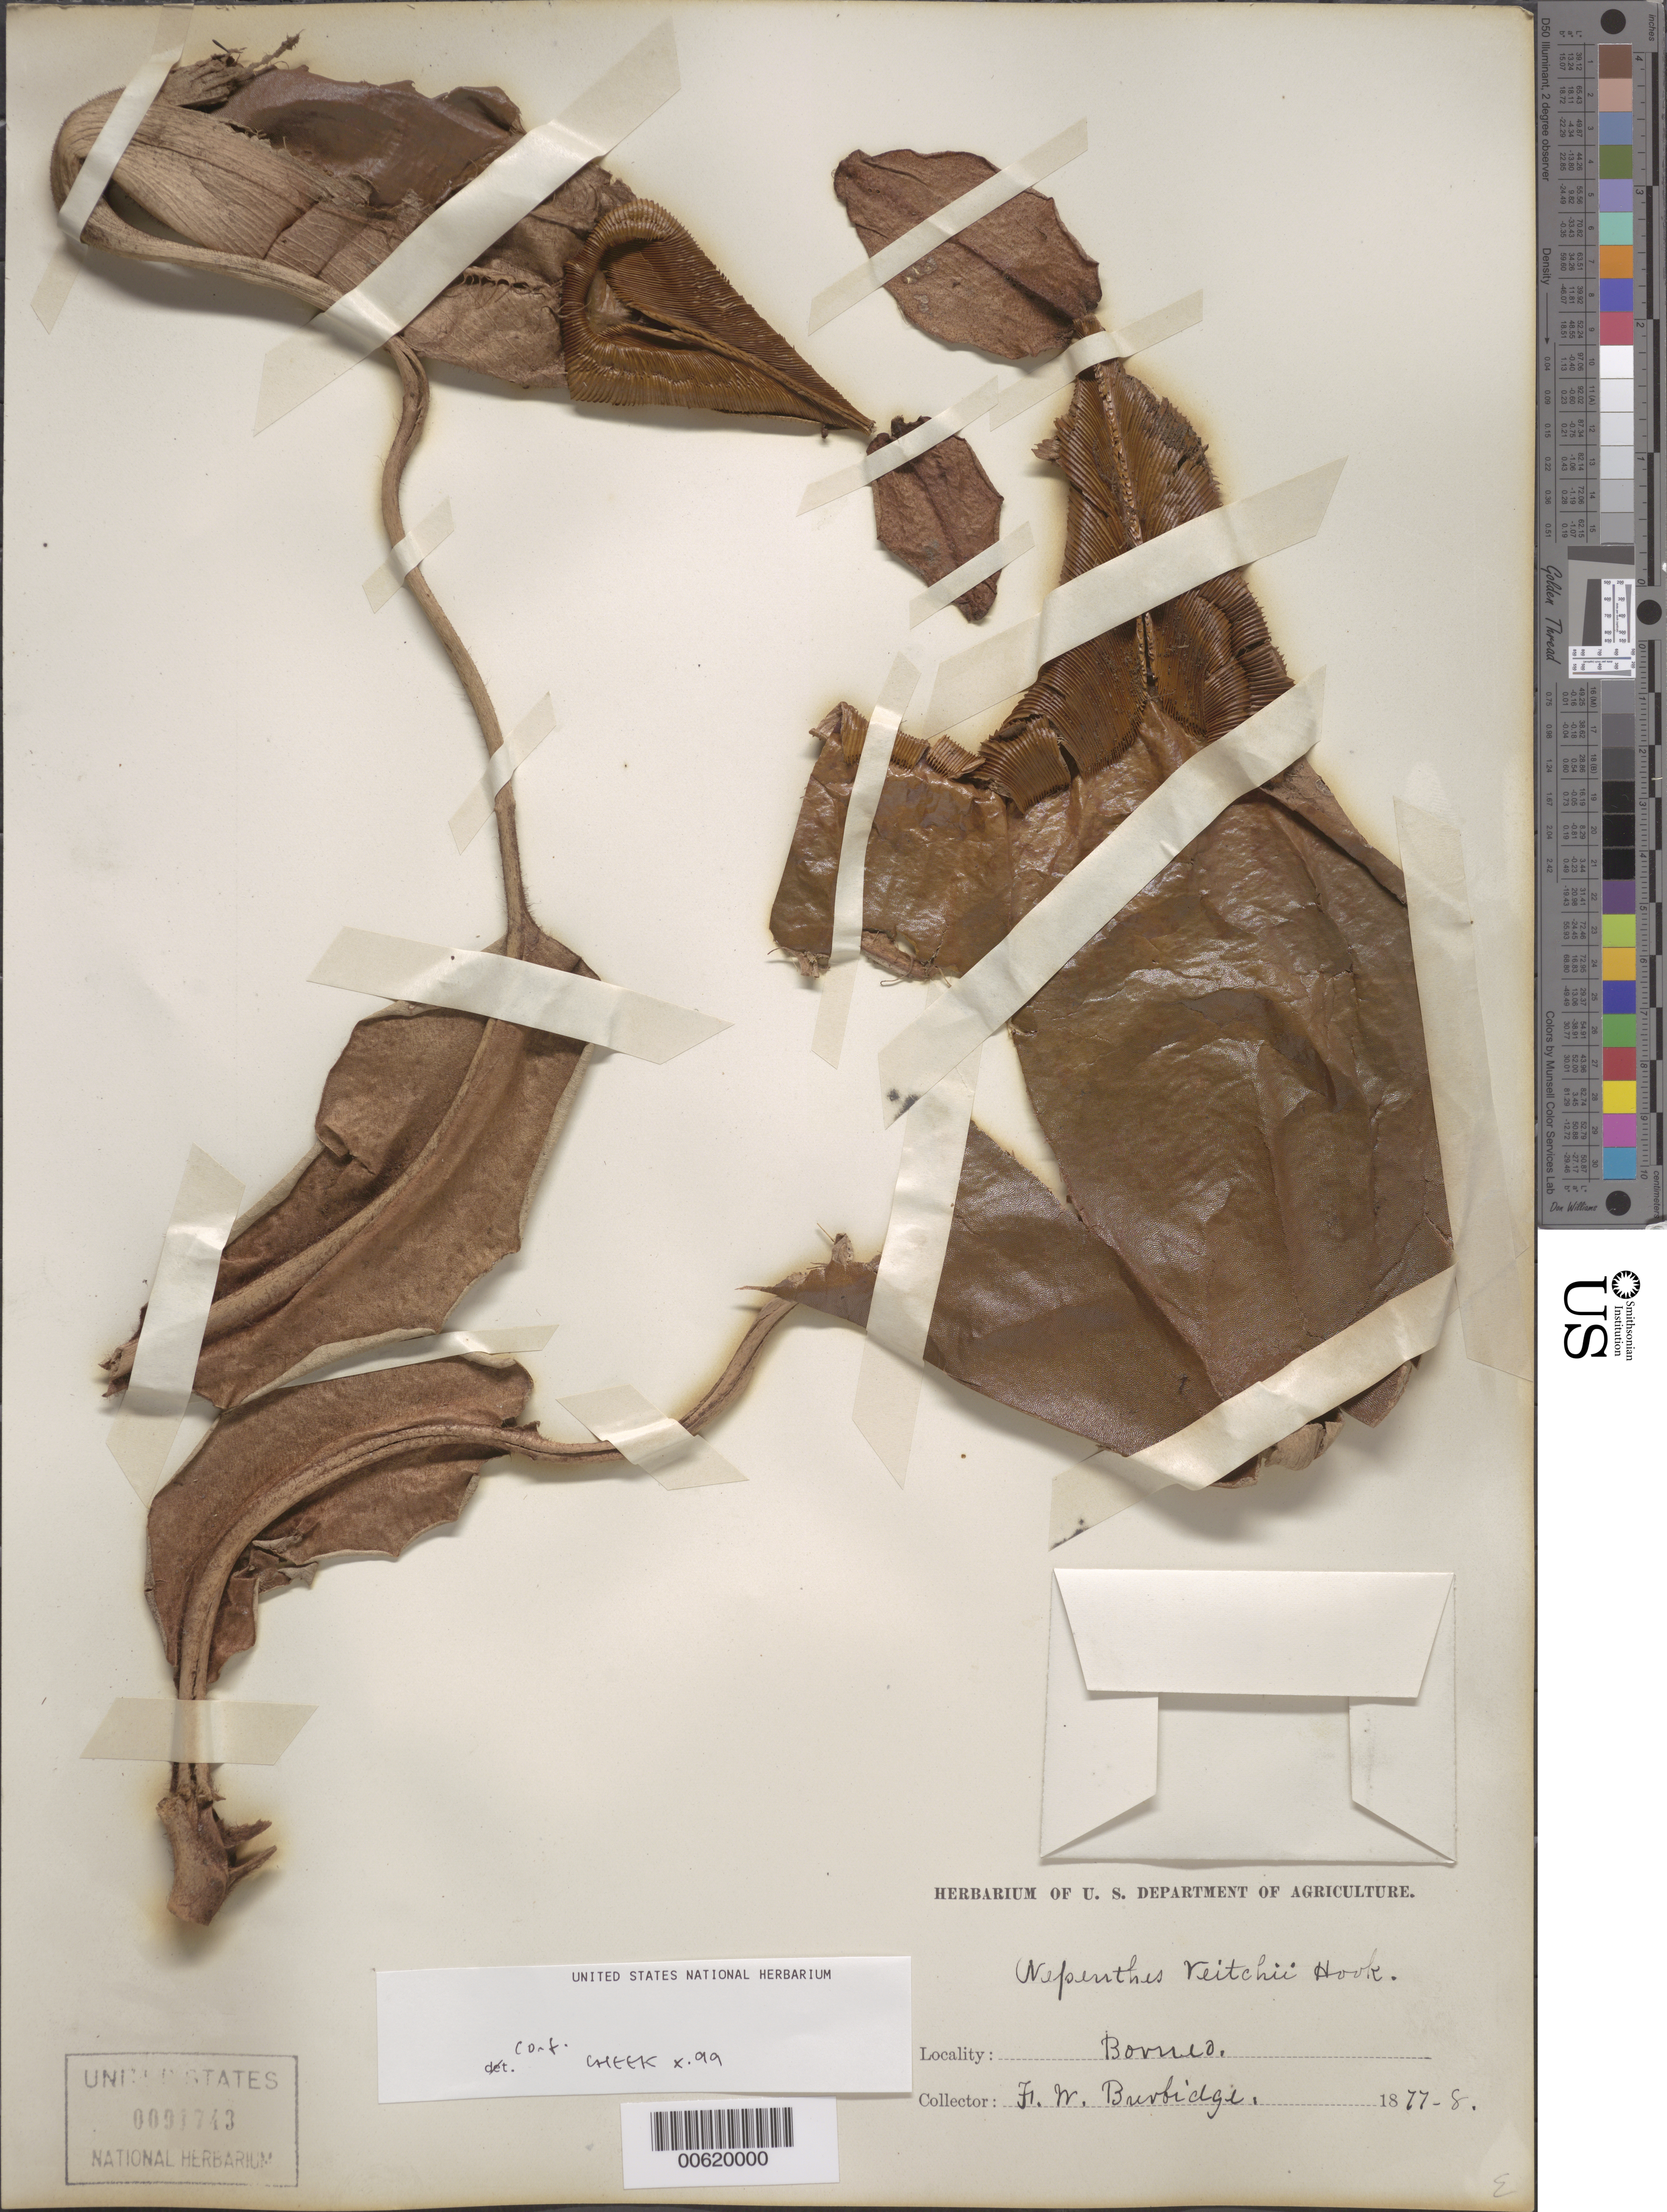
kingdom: Plantae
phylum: Tracheophyta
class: Magnoliopsida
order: Caryophyllales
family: Nepenthaceae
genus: Nepenthes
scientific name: Nepenthes veitchii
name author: Hook. f.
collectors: F. Burbidge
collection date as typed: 1877 to -- --- 1878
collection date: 1877/1878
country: Malaysia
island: Borneo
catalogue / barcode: US 91743